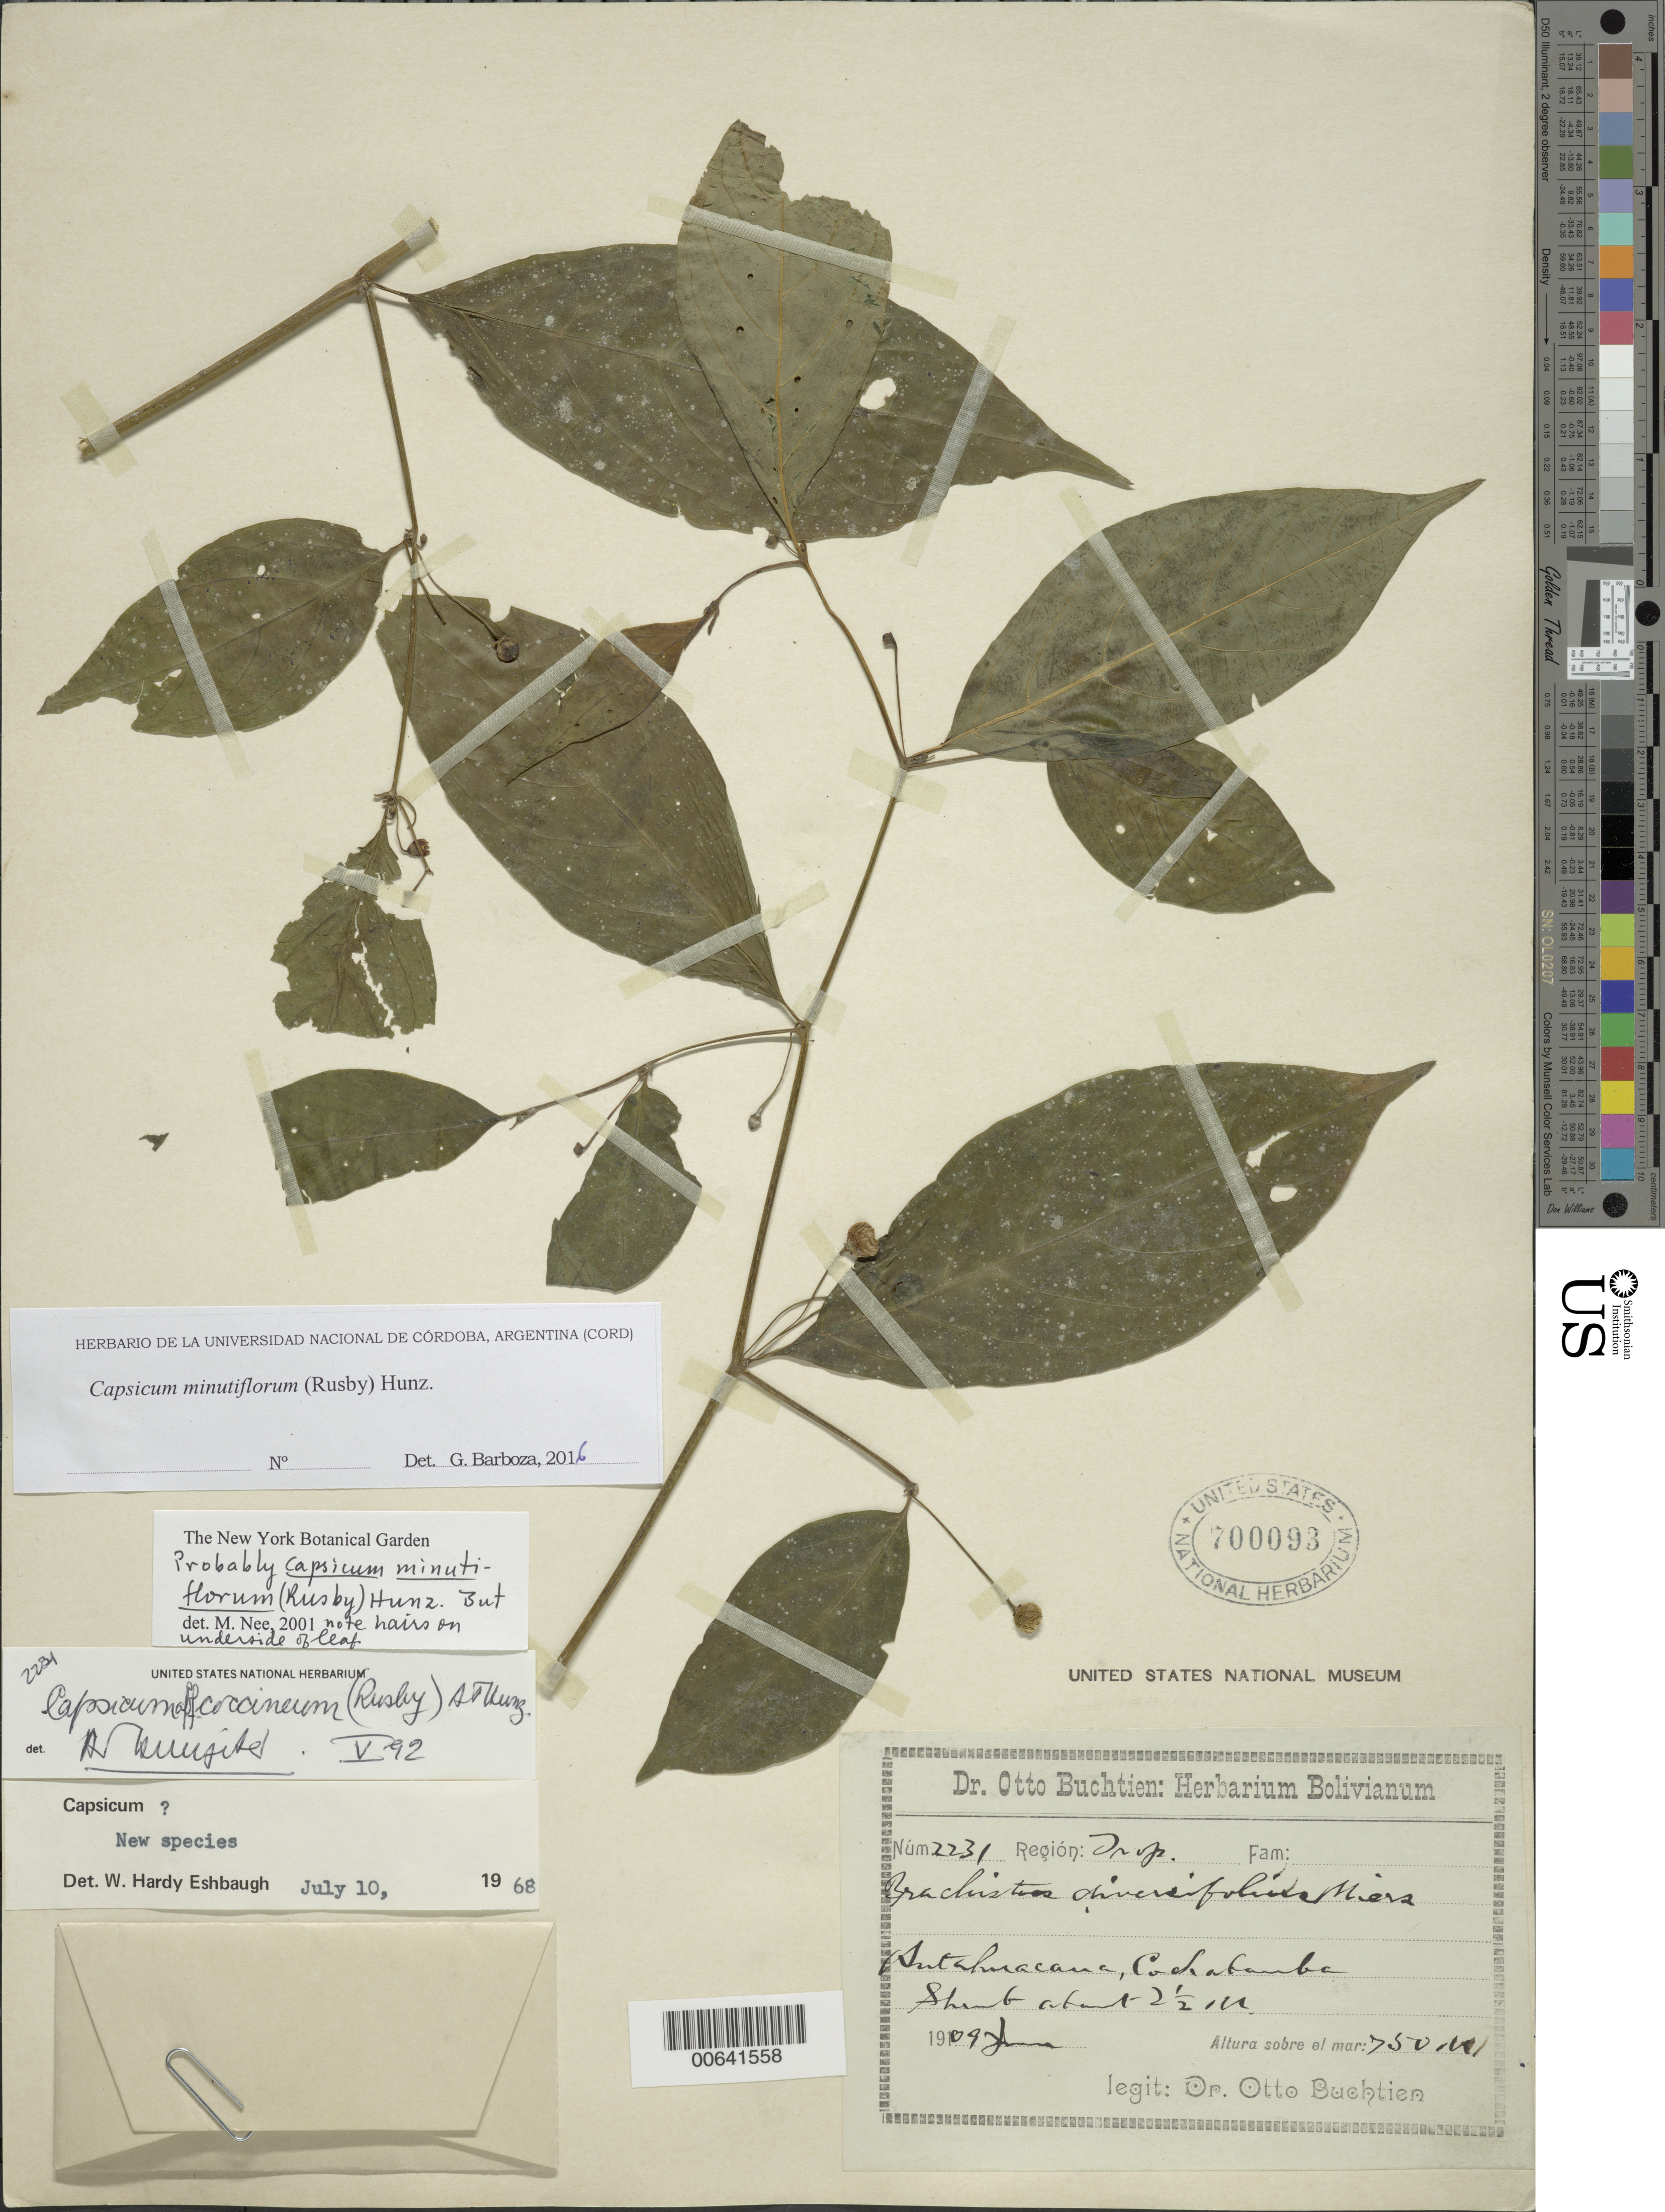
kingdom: Plantae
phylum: Tracheophyta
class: Magnoliopsida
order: Solanales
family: Solanaceae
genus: Capsicum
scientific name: Capsicum minutiflorum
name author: (Rusby) Hunz.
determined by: Barboza, G. E., (CORD), Museo Botanico - Cordoba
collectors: O. Buchtien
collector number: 2231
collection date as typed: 01 Jun 1909 or 06 Jan 1909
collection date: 1909-01-06 or 1909-06-01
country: Bolivia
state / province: Cochabamba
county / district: Chaparé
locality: Antahuacana, Espiritod Santo.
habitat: Region Tropical.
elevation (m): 750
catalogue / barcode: US 700093